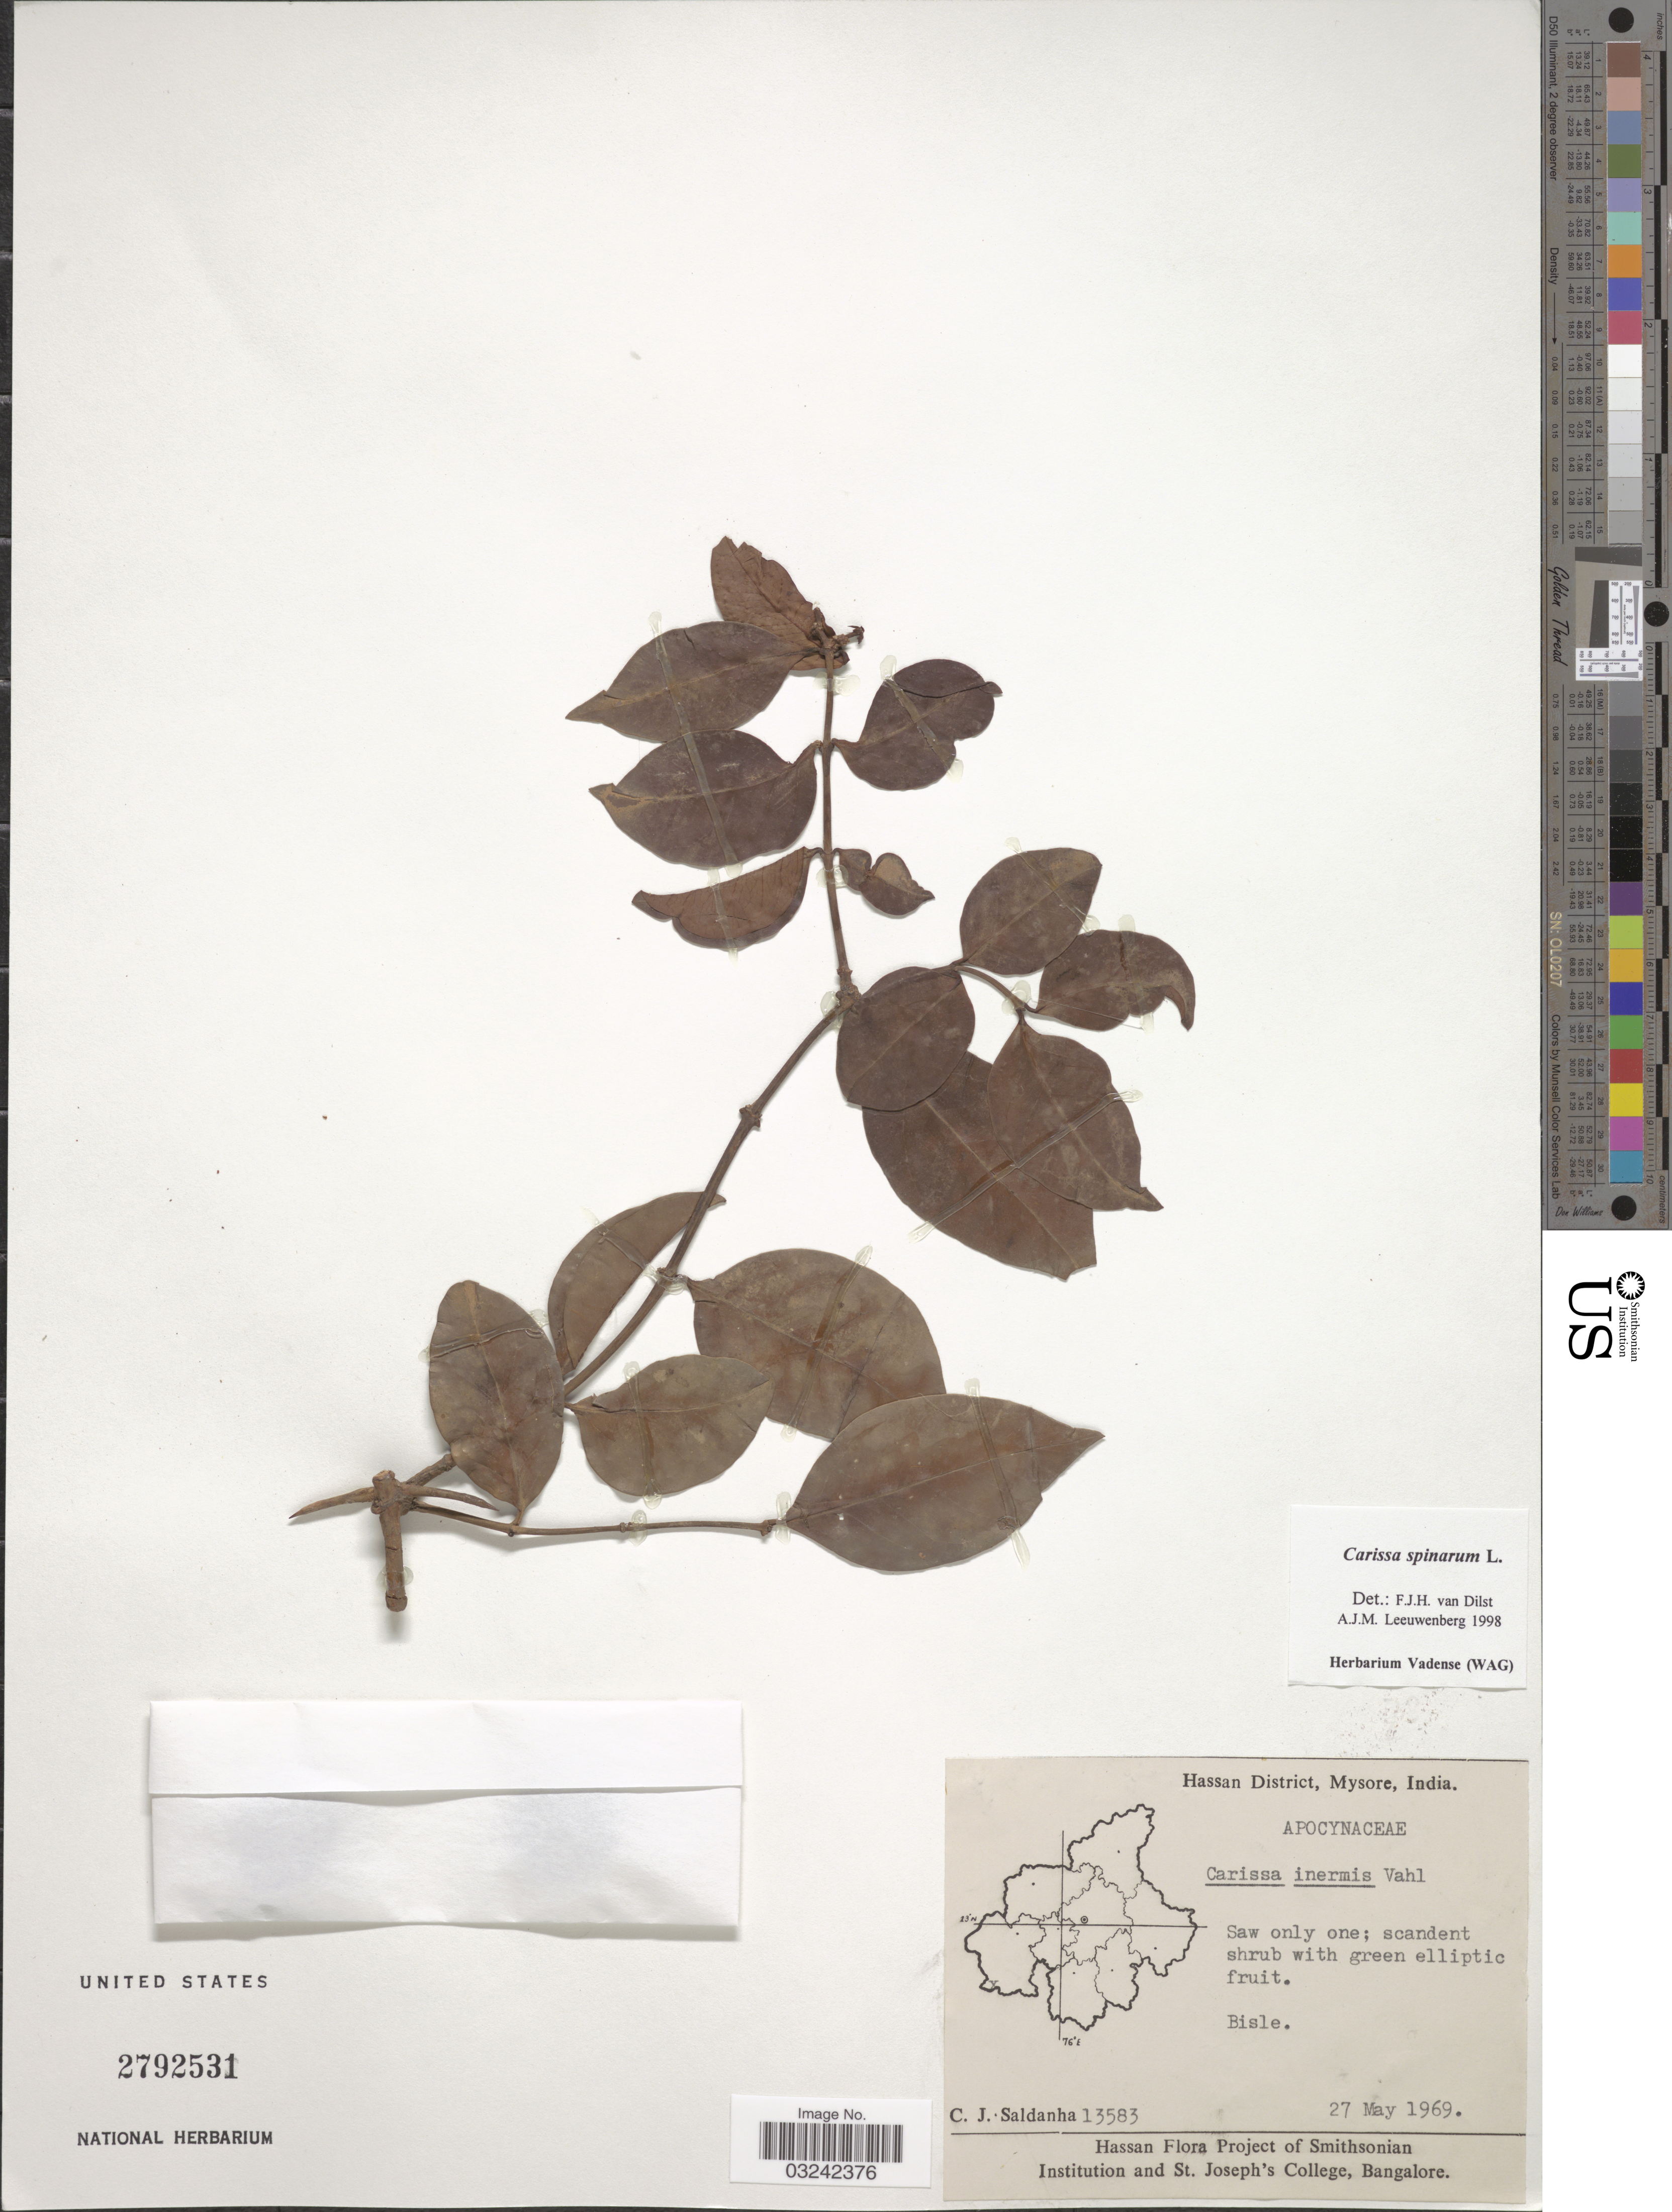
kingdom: Plantae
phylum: Tracheophyta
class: Magnoliopsida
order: Gentianales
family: Apocynaceae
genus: Carissa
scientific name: Carissa spinarum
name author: L.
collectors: C. J. Saldanha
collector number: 13583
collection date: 1969-05-27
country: India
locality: Hassan District, Mysore. Bisle.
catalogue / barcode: US 2792531